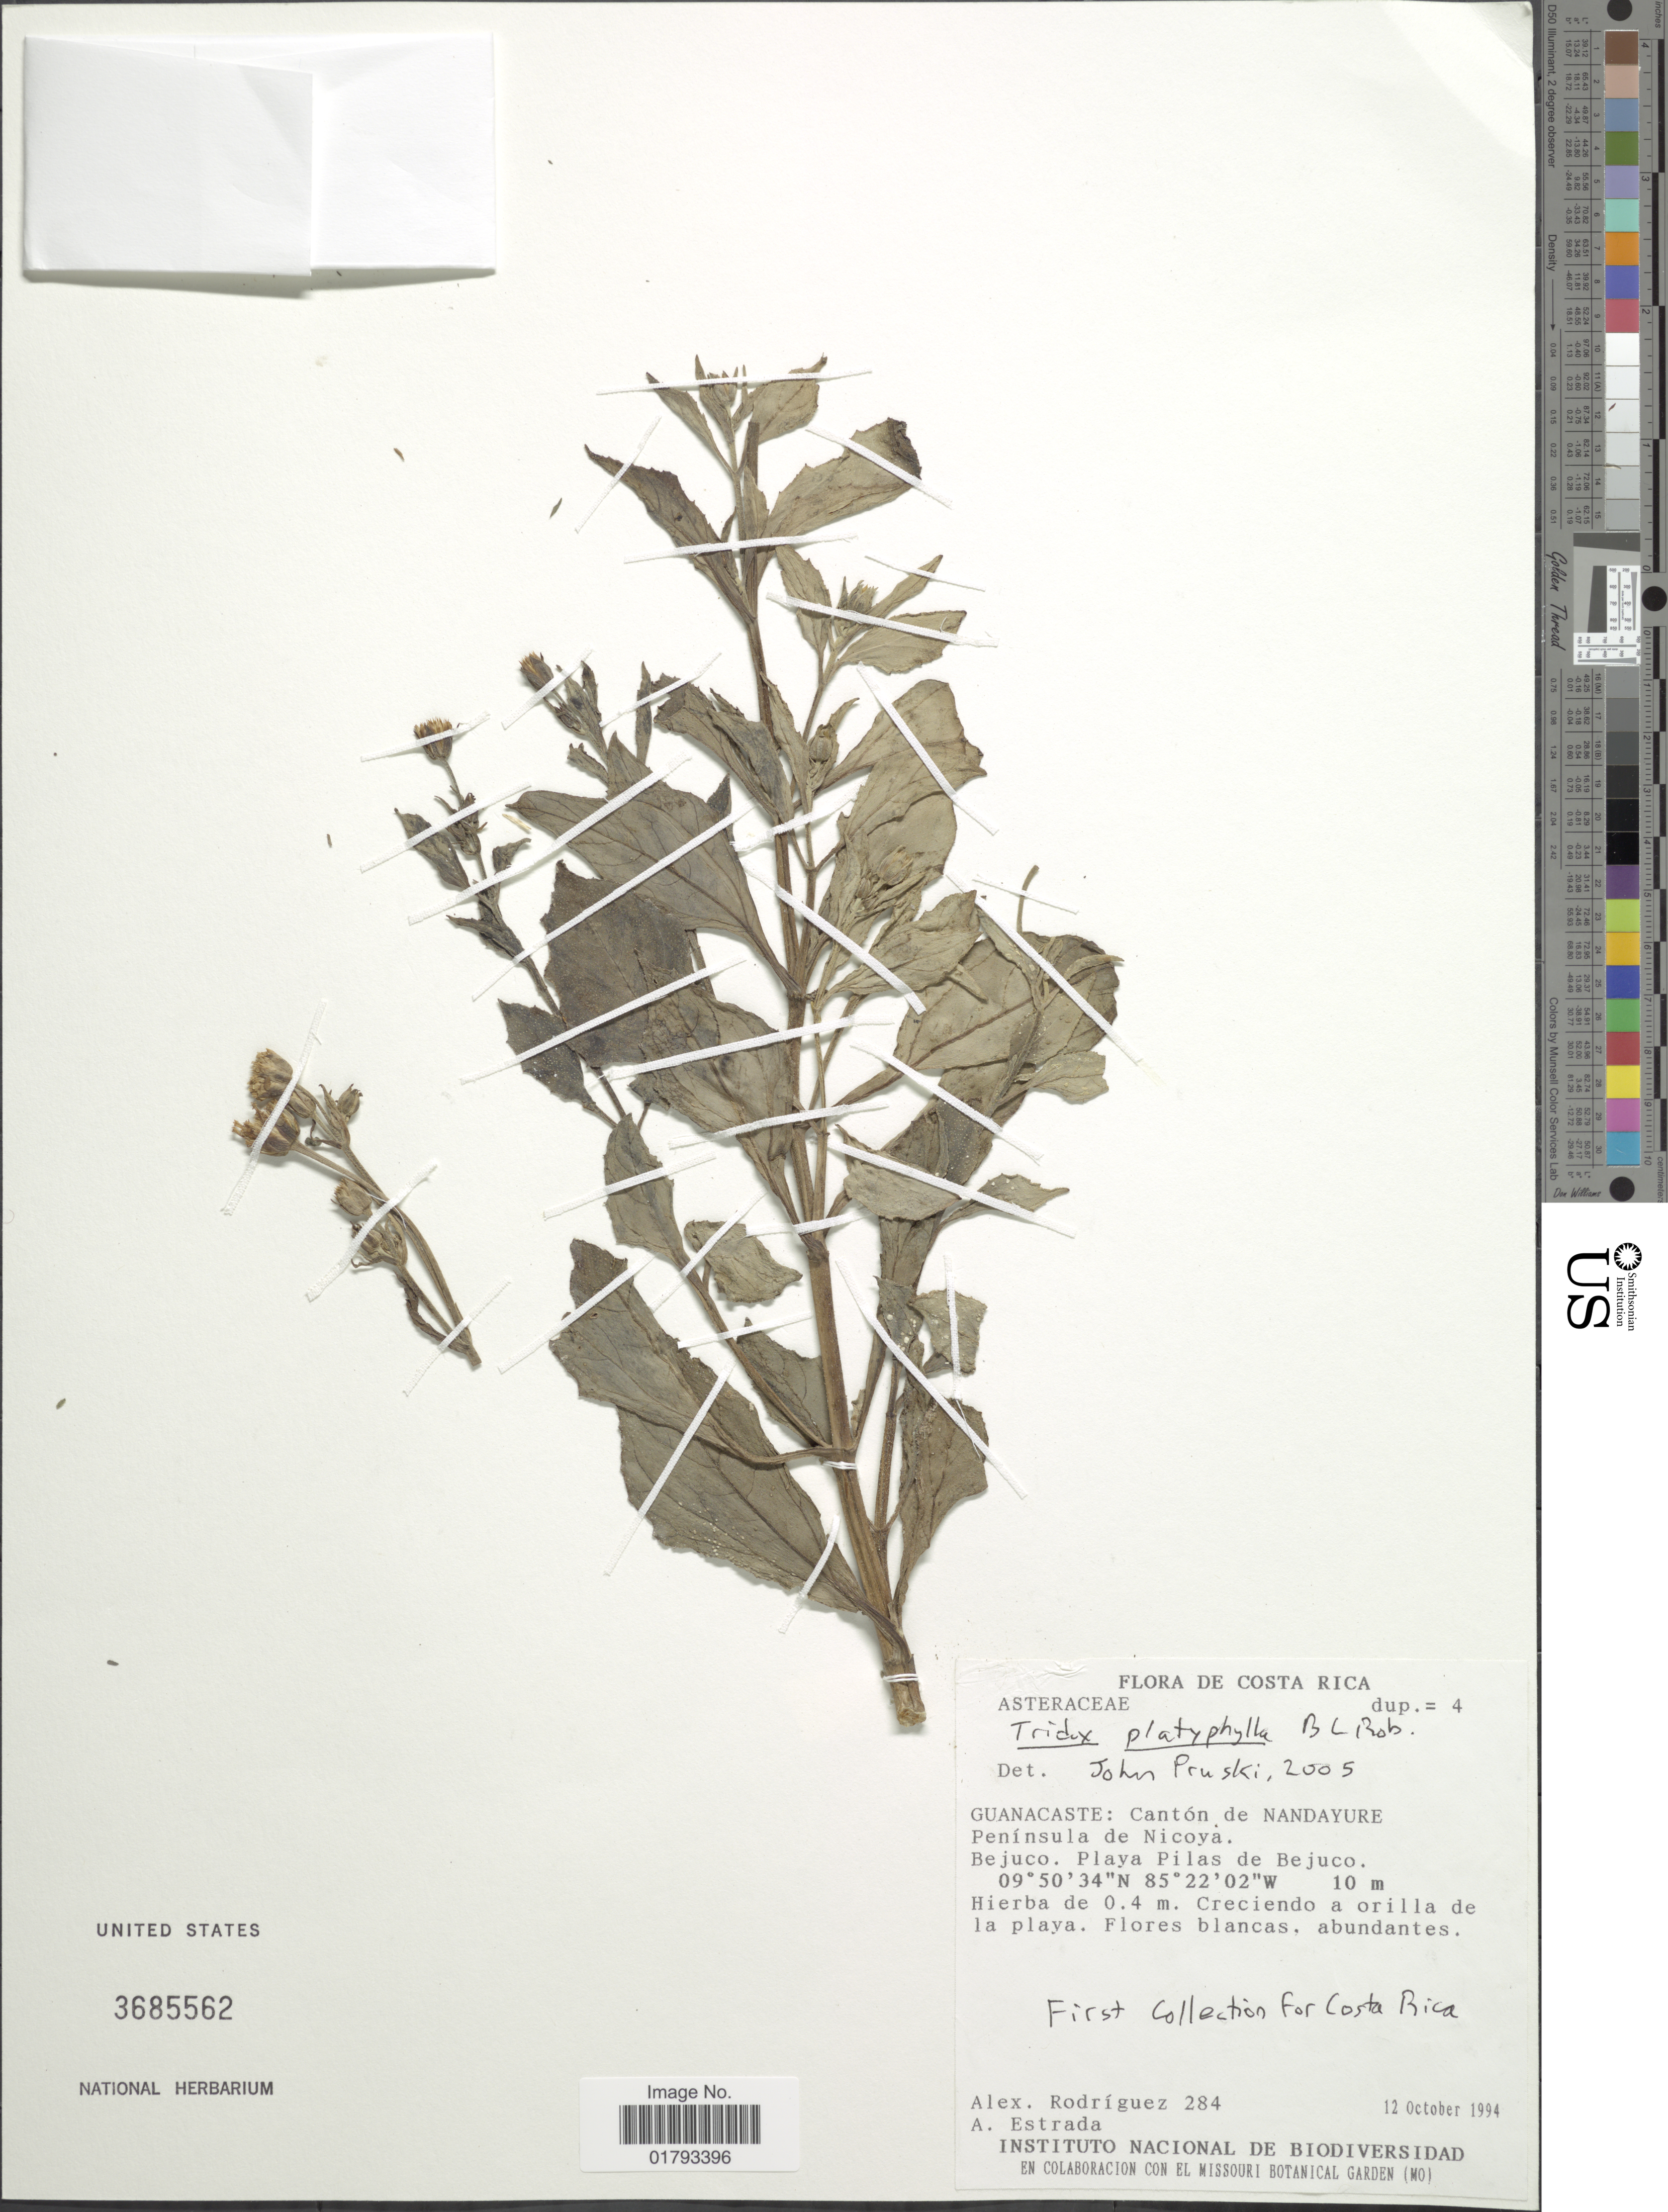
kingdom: Plantae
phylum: Tracheophyta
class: Magnoliopsida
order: Asterales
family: Asteraceae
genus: Tridax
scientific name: Tridax platyphylla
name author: B.L. Rob.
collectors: A. Rodríguez & A. Estrada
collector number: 284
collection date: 1994-10-12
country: Costa Rica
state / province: Guanacaste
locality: Guanacaste: Canton de Nandayure, Peninsula de Nicoya. Bejuco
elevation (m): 10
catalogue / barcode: US 3685562